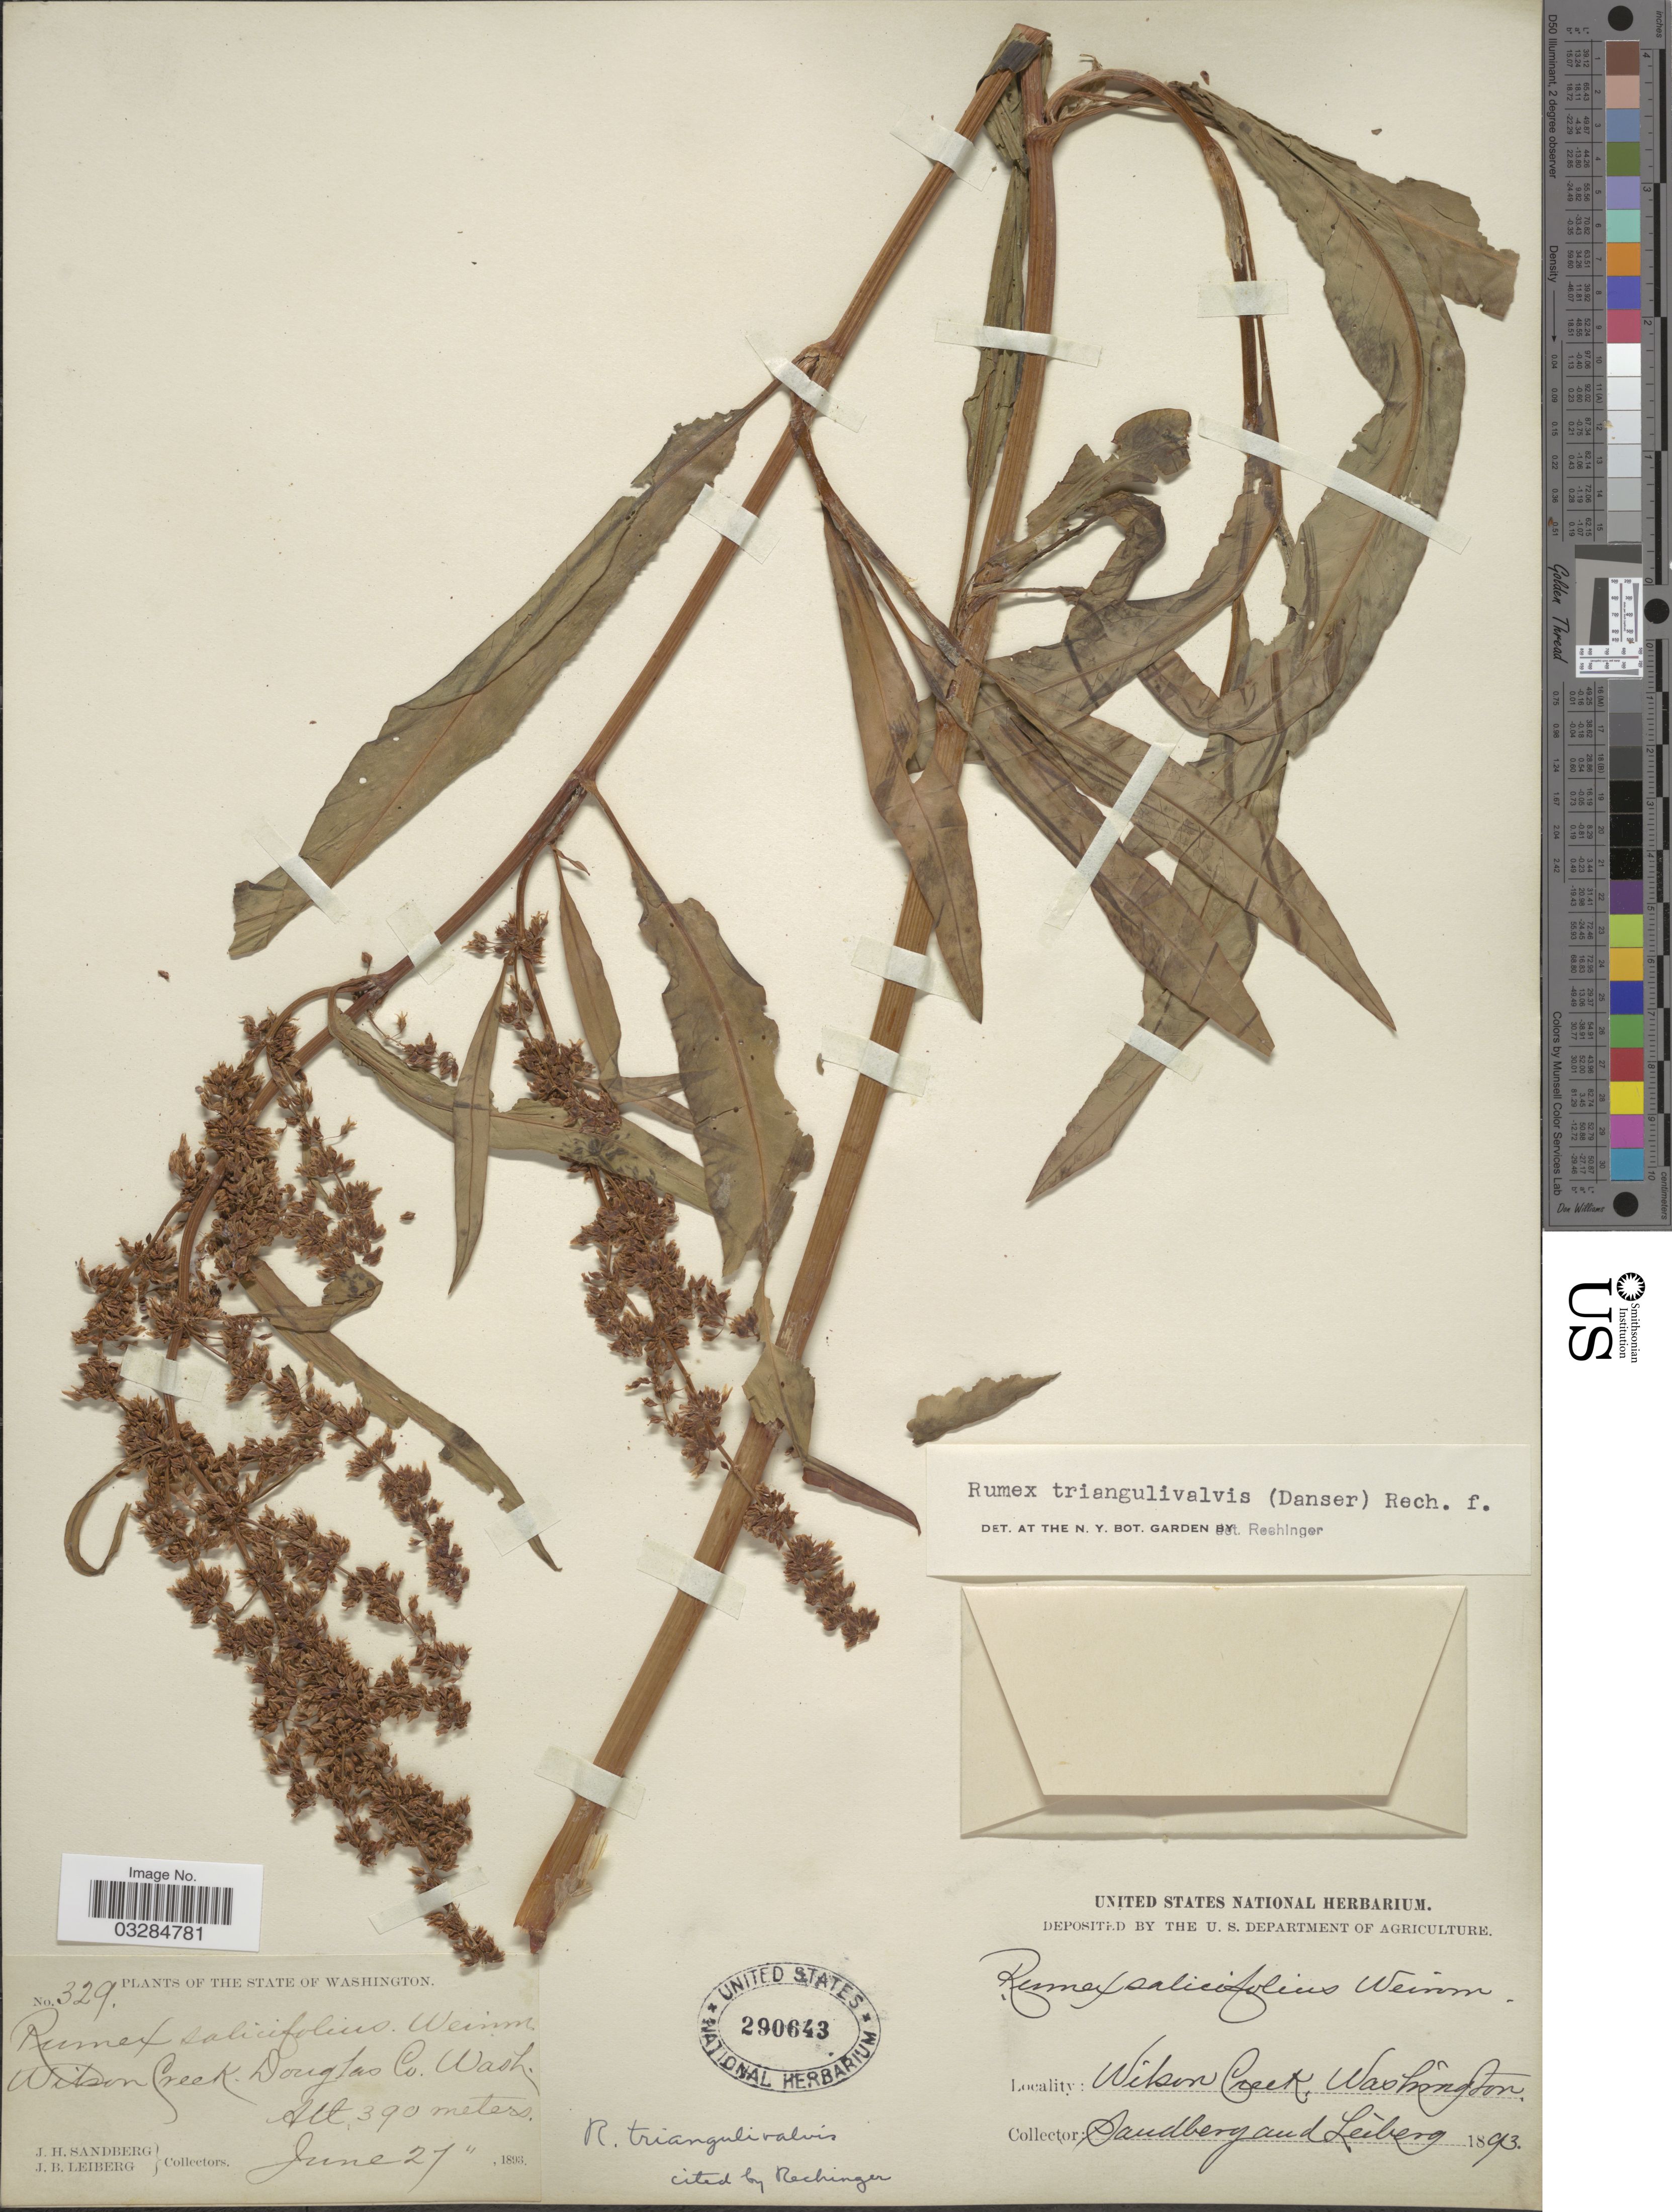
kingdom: Plantae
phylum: Tracheophyta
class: Magnoliopsida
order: Caryophyllales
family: Polygonaceae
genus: Rumex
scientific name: Rumex triangulivalvis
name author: (Danser) Rech. f.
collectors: J. H. Sandberg & J. B. Leiberg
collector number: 329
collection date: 1893-06-27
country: United States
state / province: Washington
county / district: Douglas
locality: Wilson Creek, Douglas Co. Wash.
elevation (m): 390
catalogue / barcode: US 290643